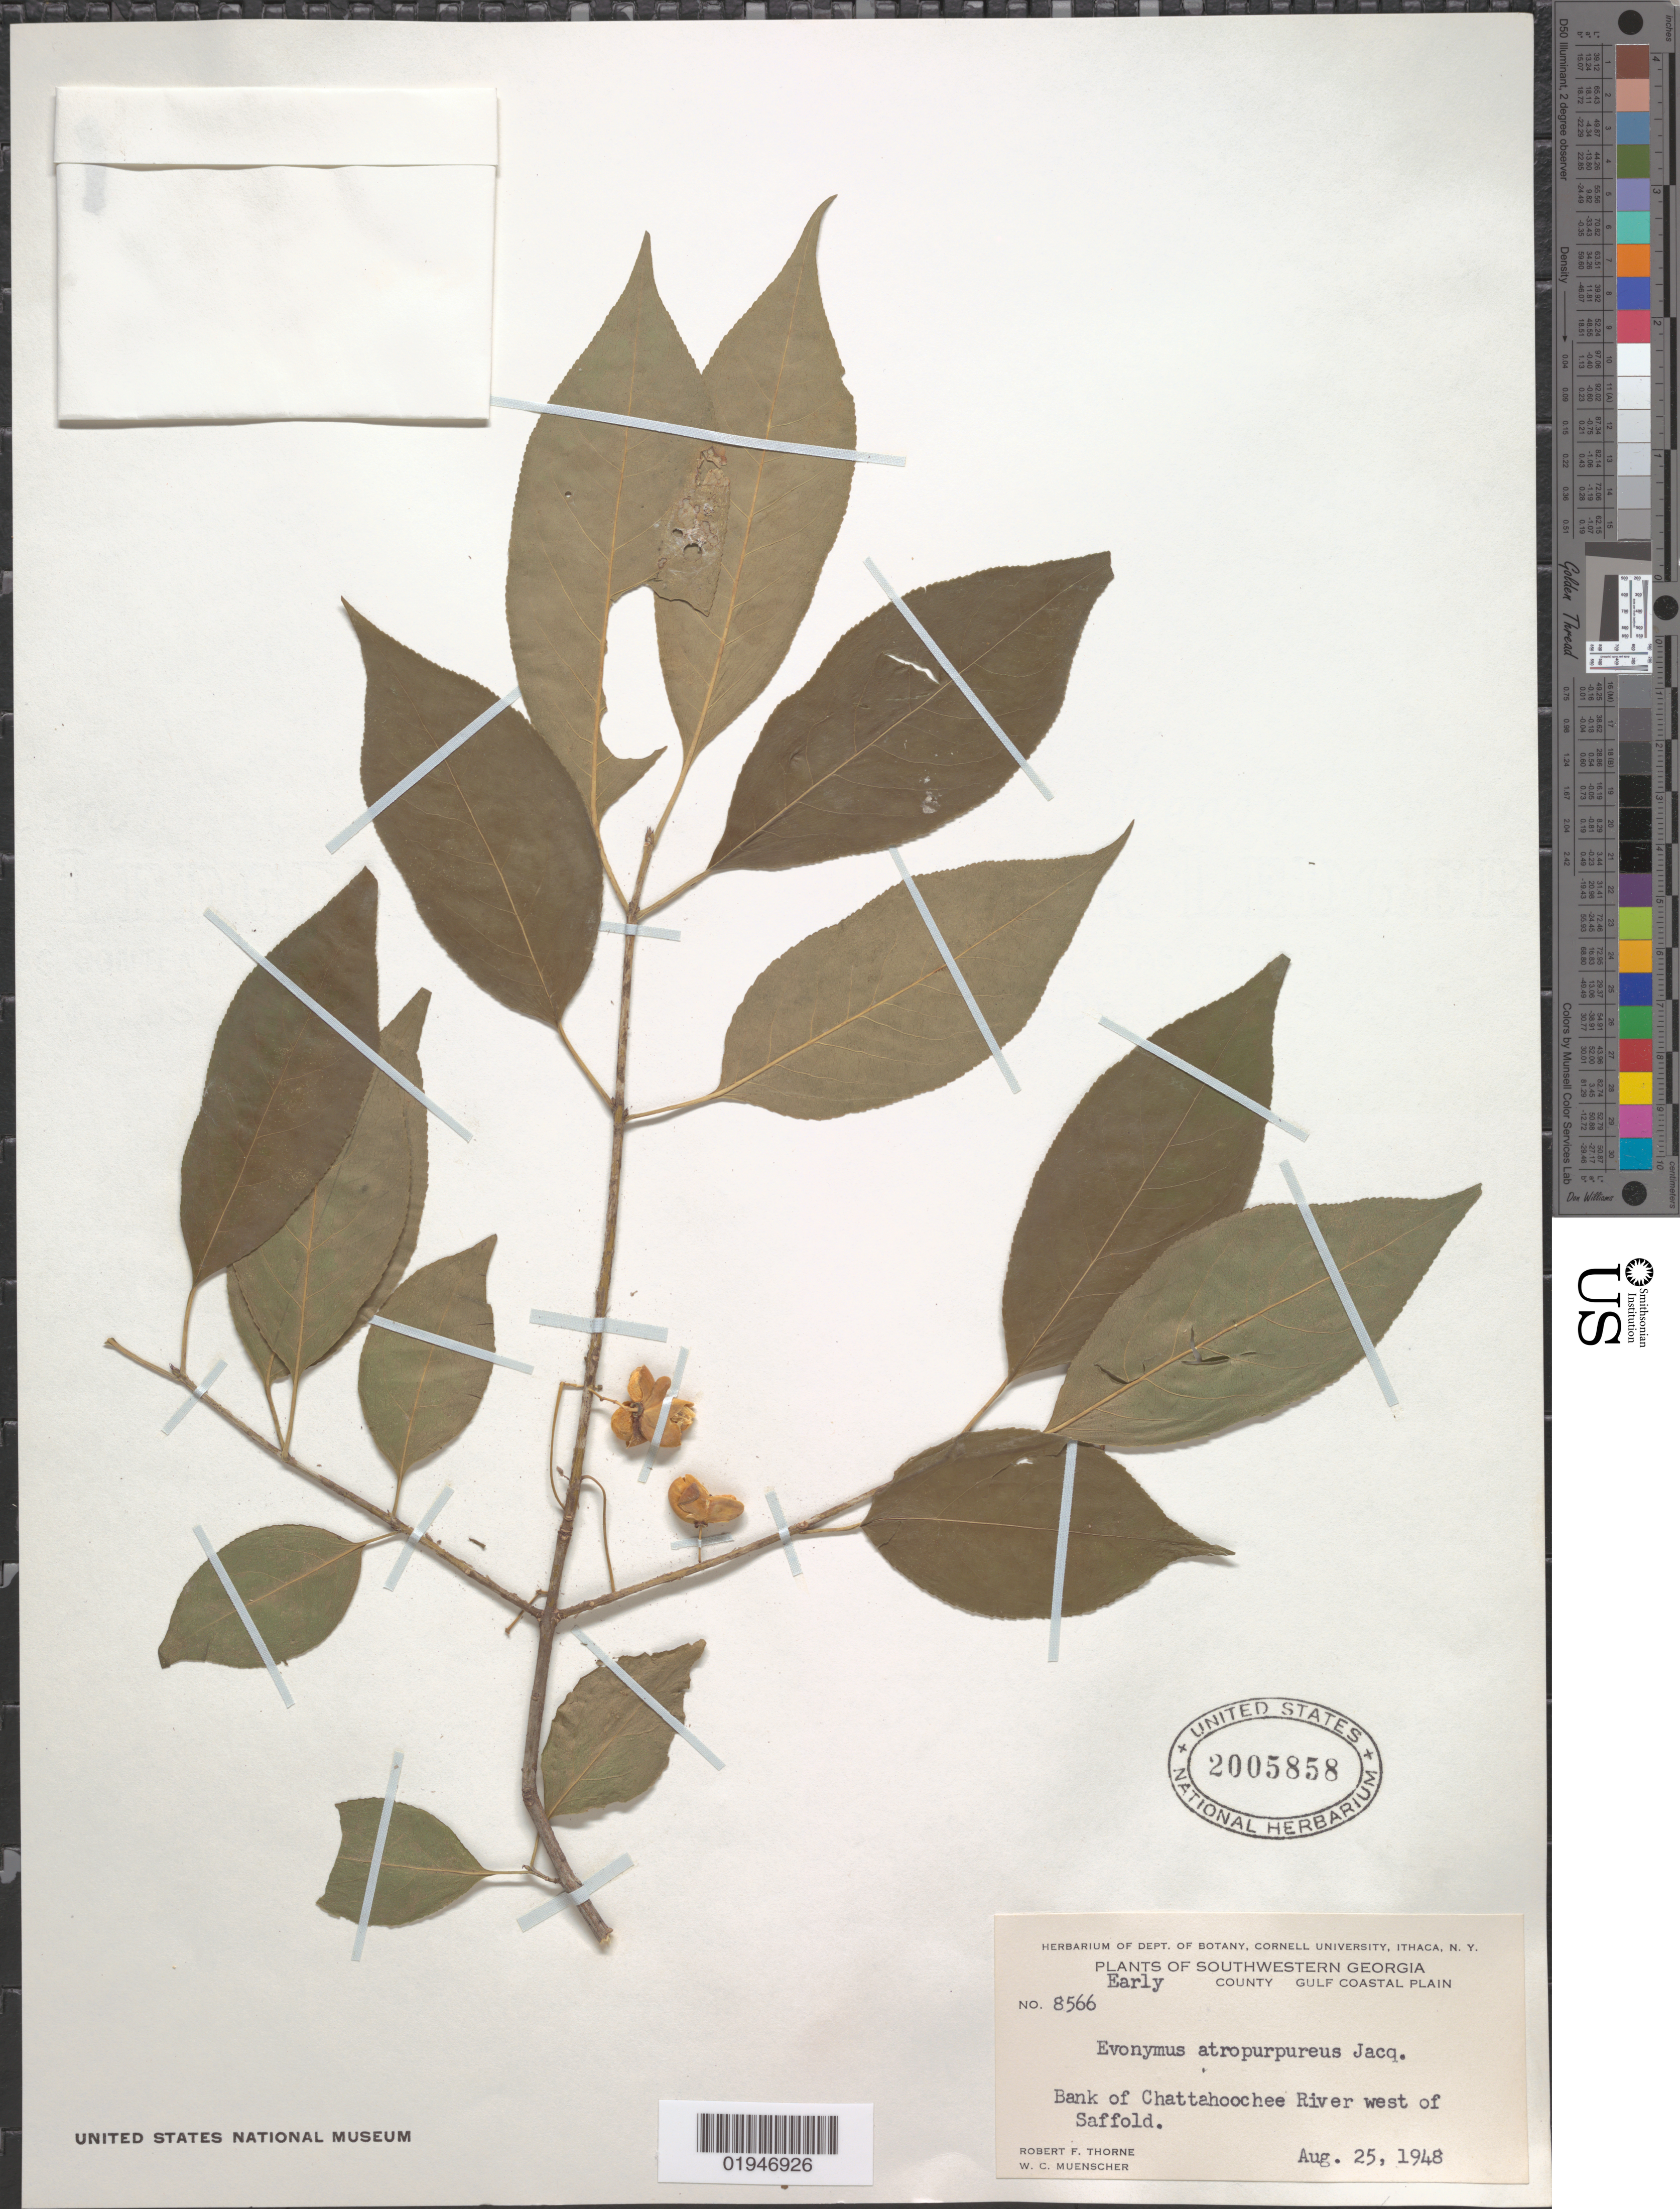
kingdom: Plantae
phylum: Tracheophyta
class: Magnoliopsida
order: Celastrales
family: Celastraceae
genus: Euonymus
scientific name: Euonymus atropurpureus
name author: Jacq.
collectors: R. F. Thorne & W. Muenscher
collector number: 8566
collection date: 1948-08-25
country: United States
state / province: Georgia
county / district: Early County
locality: Chattahoochee River, west of Saffold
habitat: Bank of river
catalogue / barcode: US 2005858